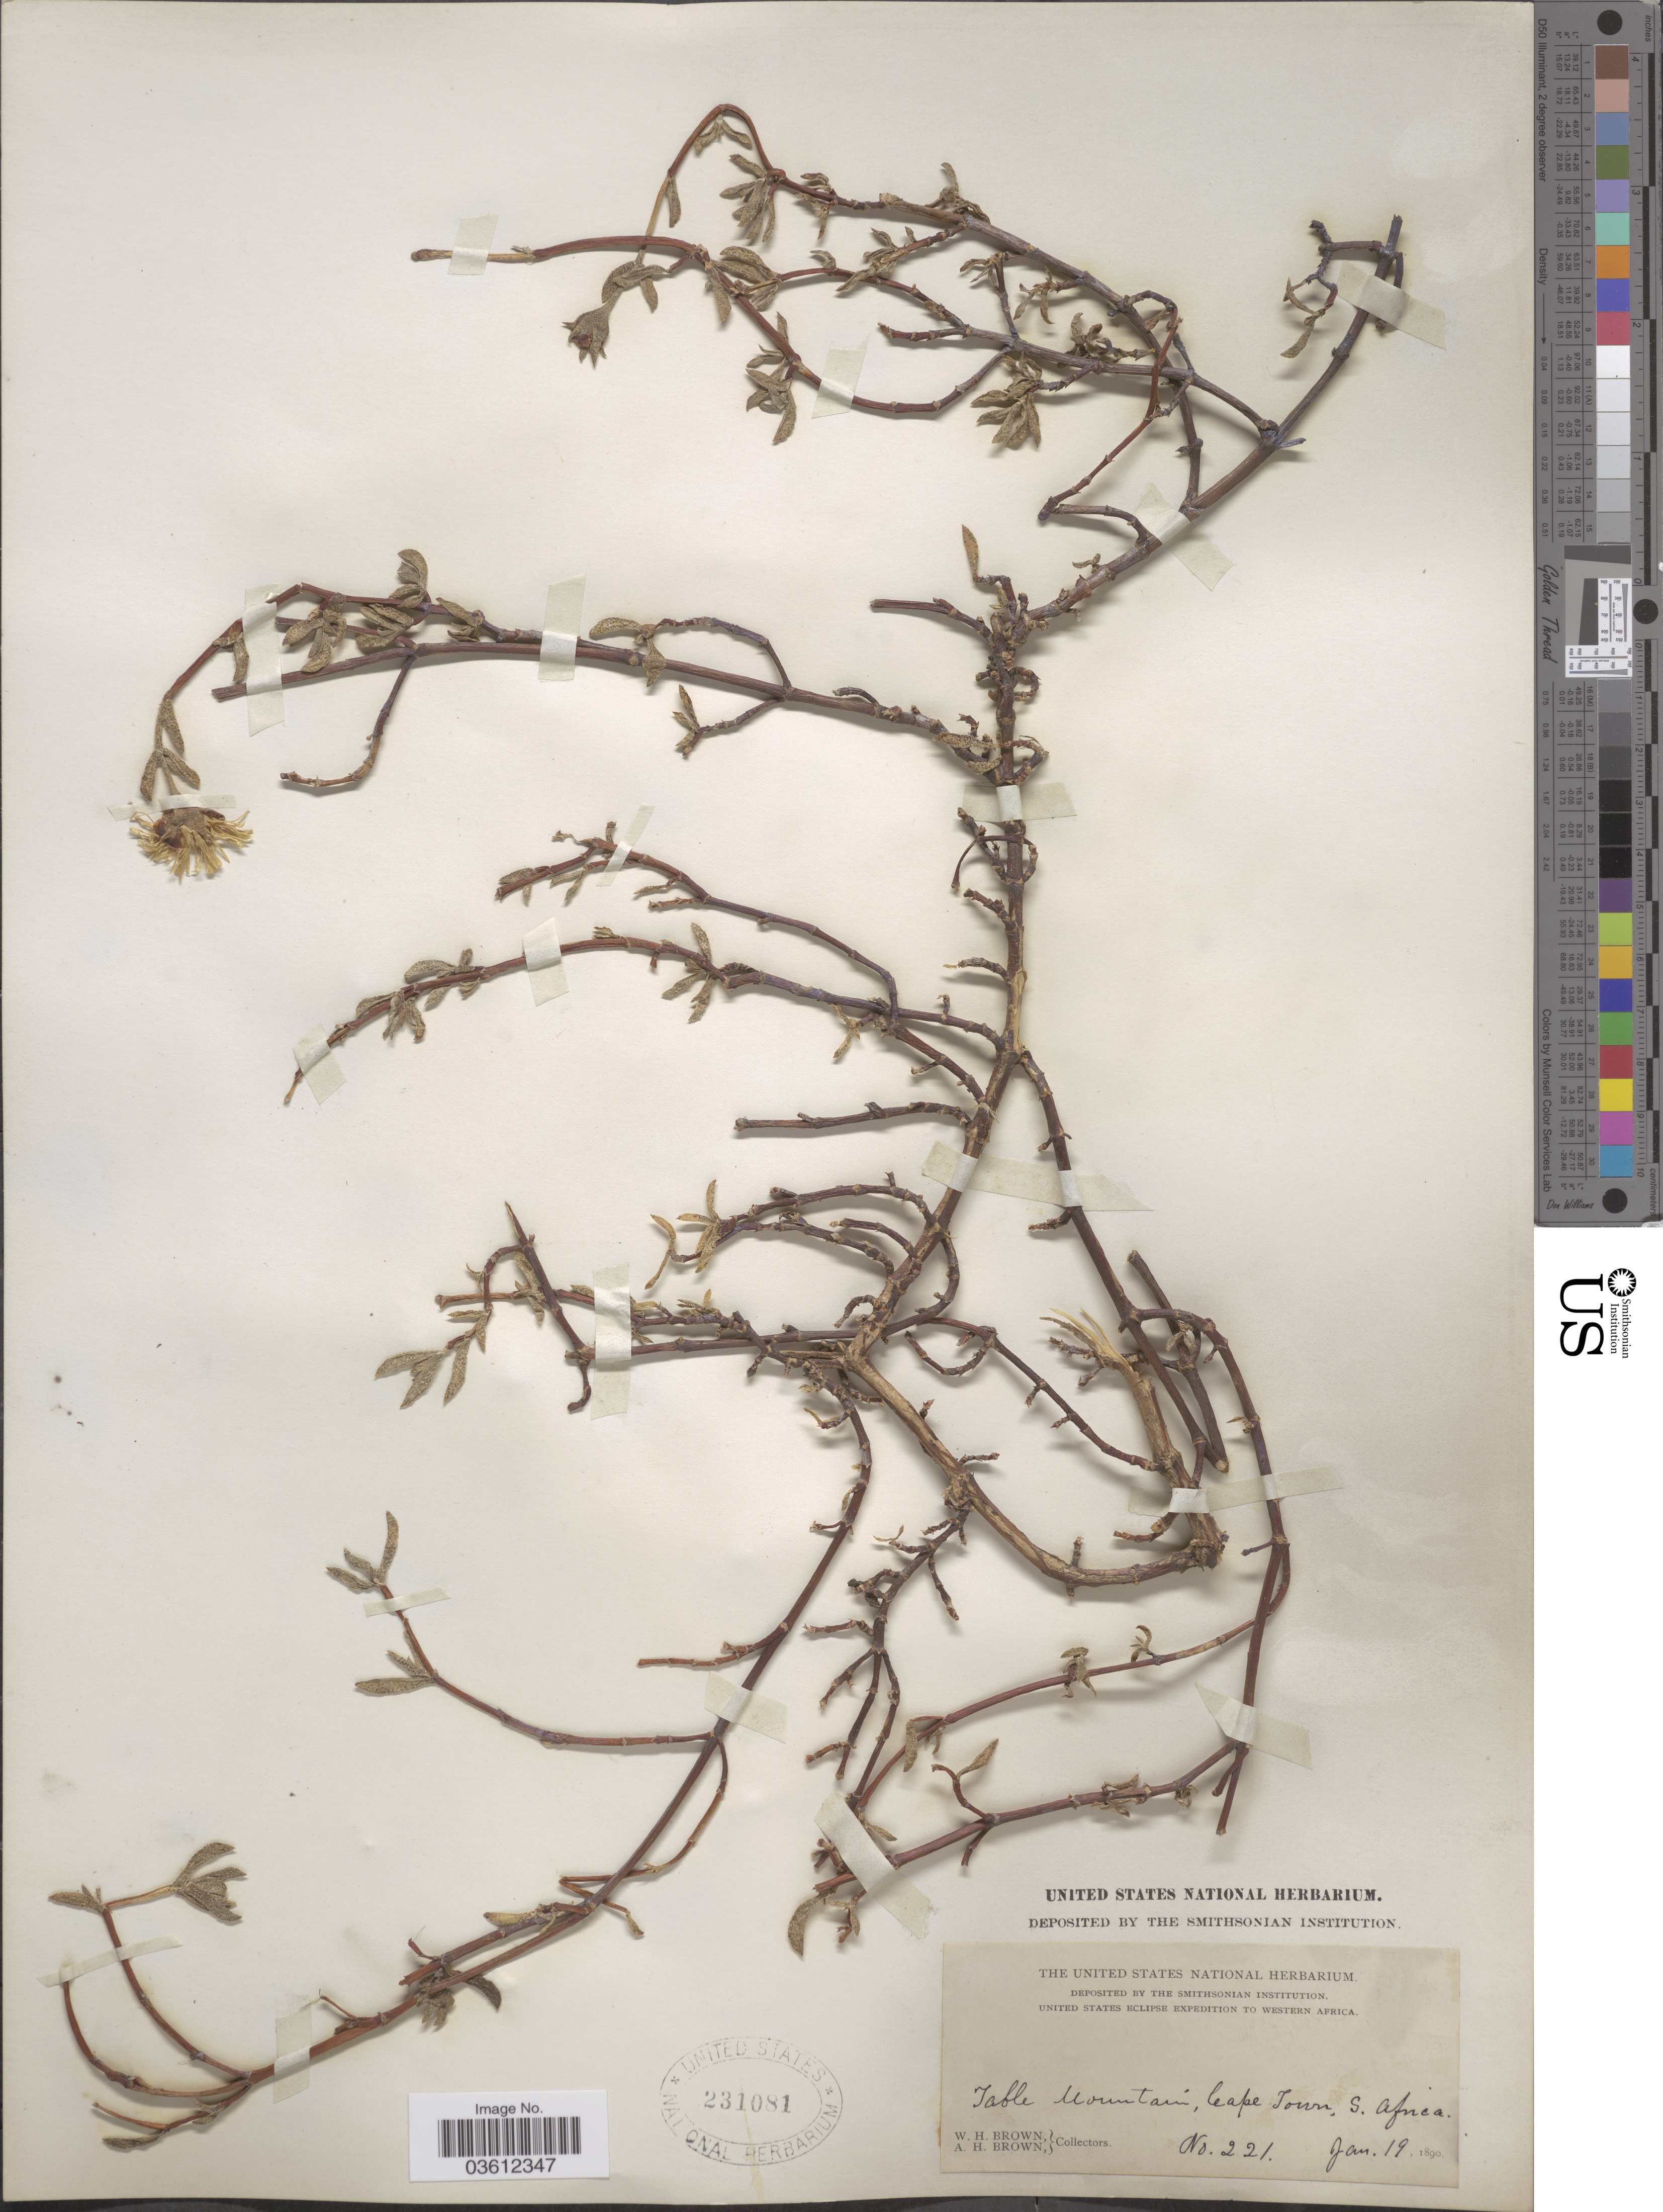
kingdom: Plantae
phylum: Tracheophyta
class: Magnoliopsida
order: Caryophyllales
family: Aizoaceae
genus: Mesembryanthemum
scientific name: Mesembryanthemum sp.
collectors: W. H. Brown & A. H. Brown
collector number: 221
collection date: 1890-01-19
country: South Africa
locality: Western Africa. Table Mountain, Cape Town, S. Africa.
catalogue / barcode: US 231081